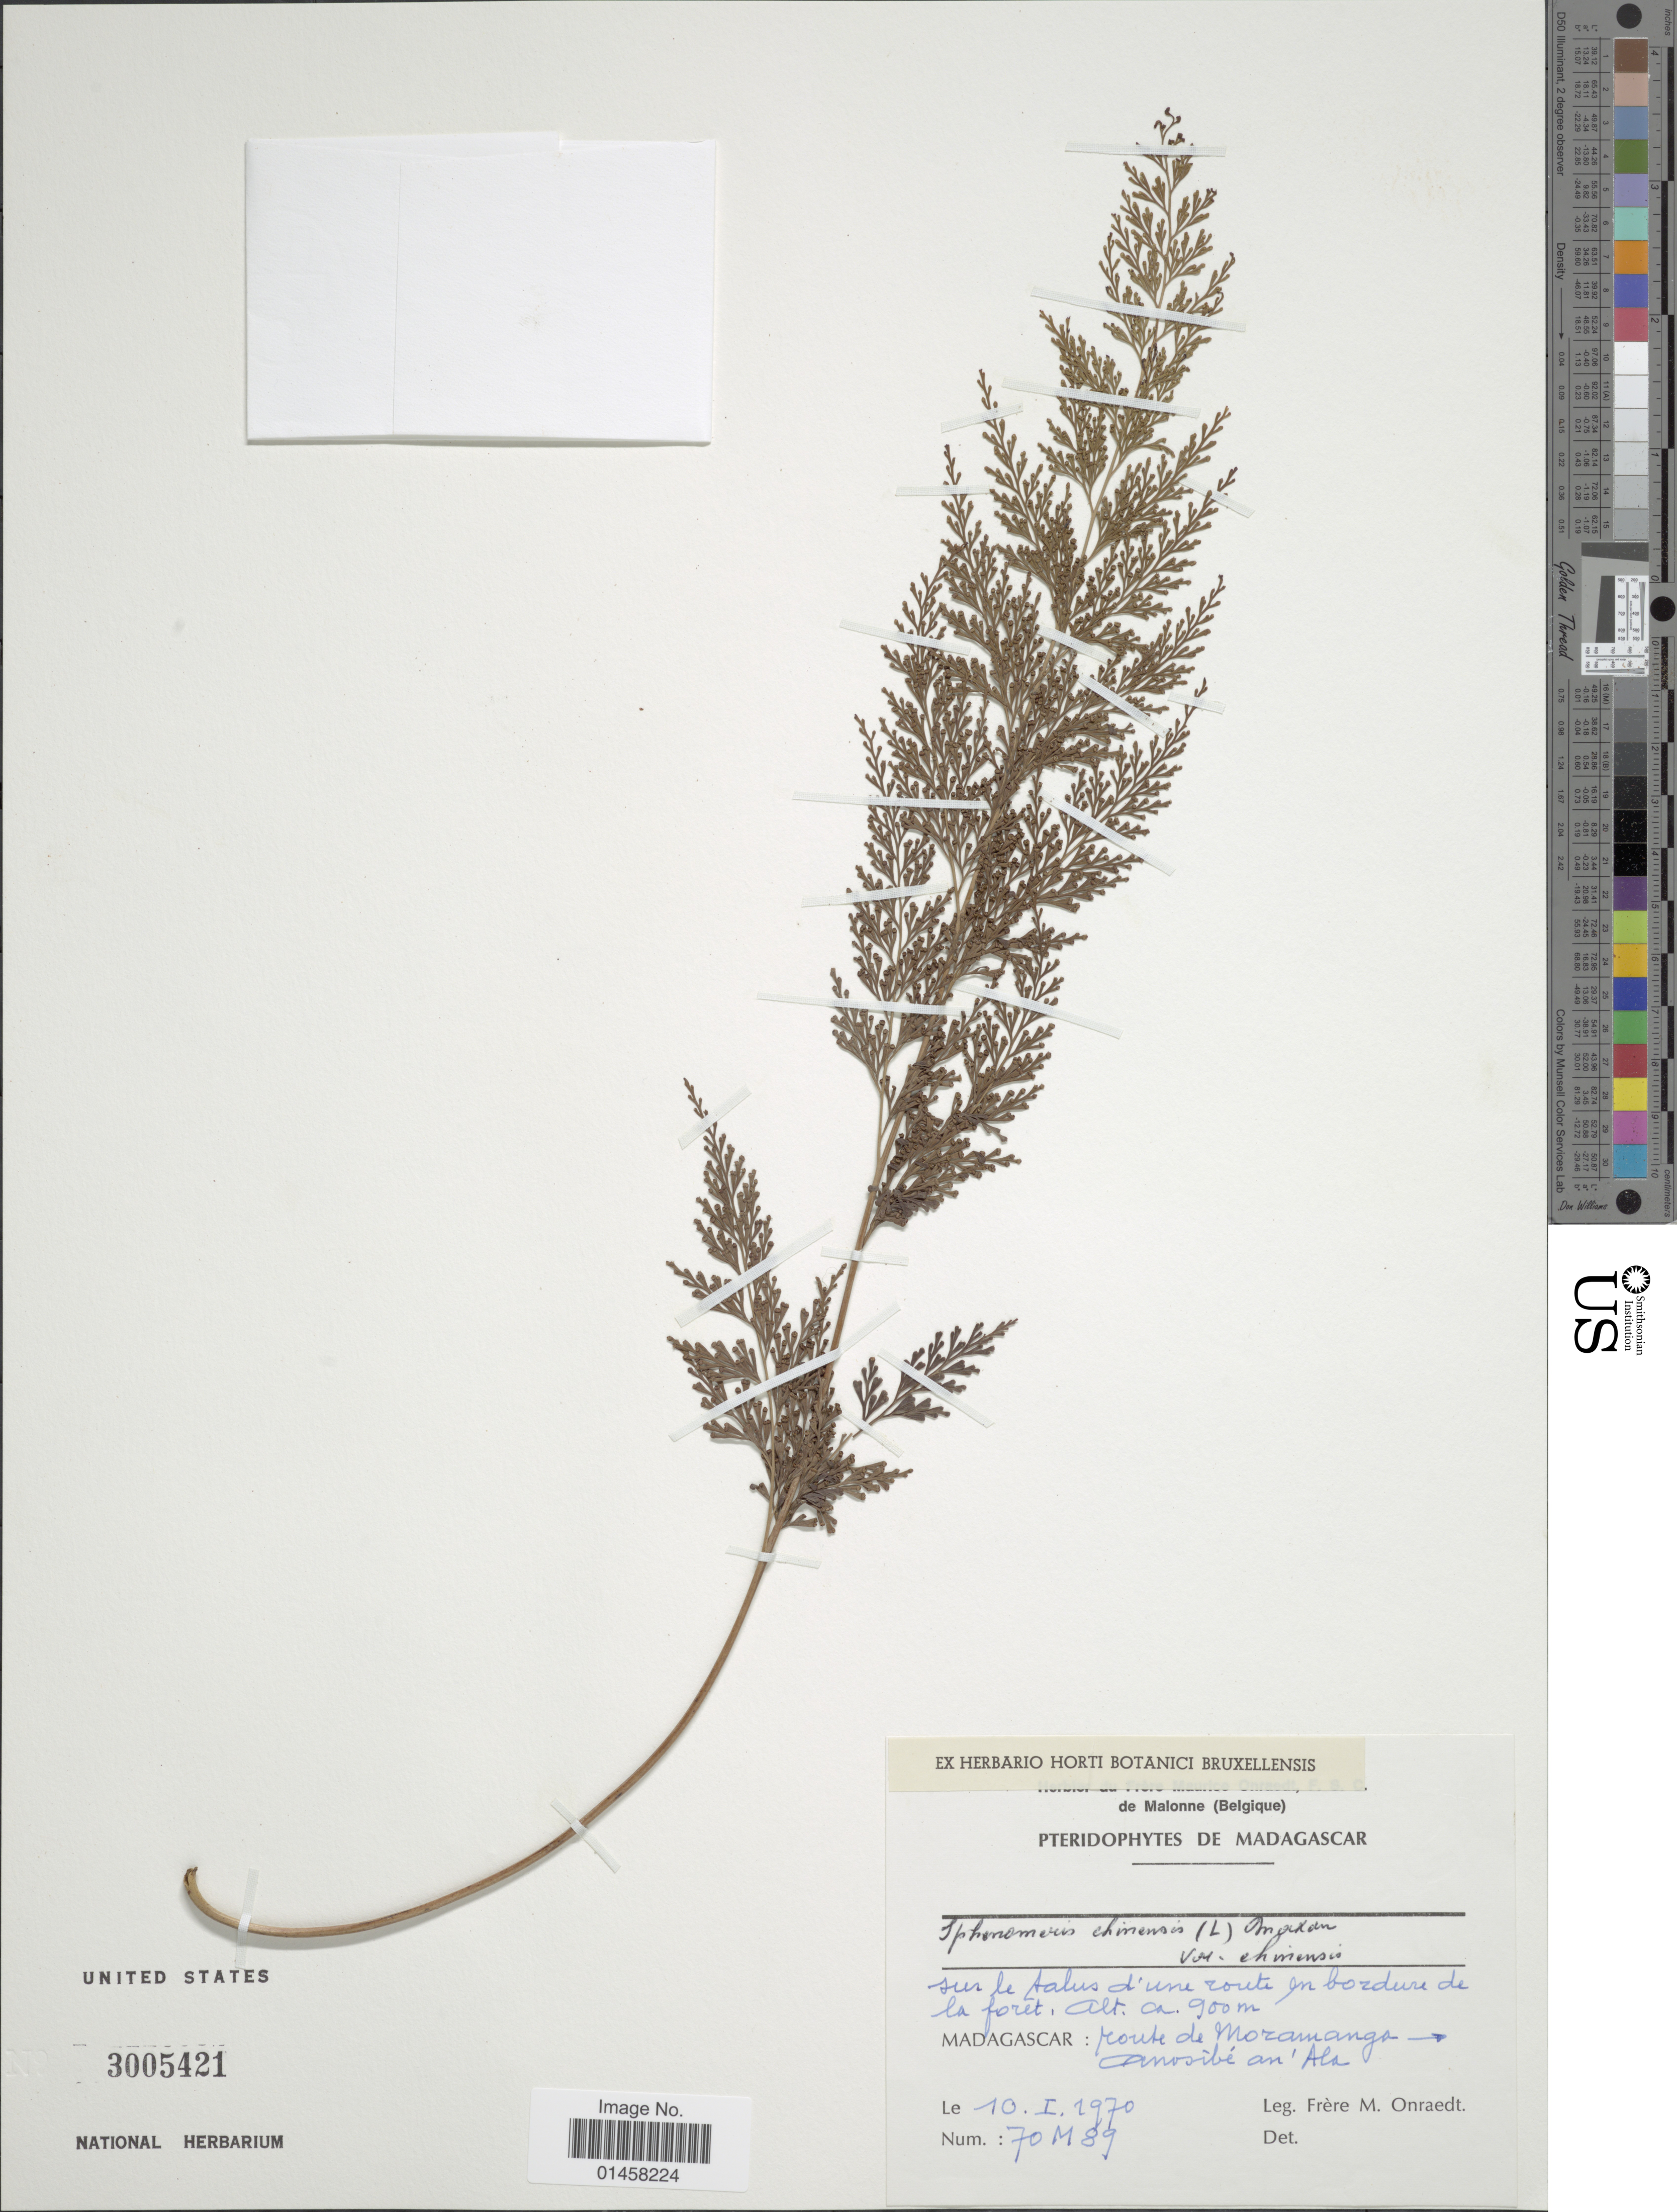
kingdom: Plantae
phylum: Tracheophyta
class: Polypodiopsida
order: Polypodiales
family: Lindsaeaceae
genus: Sphenomeris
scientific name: Sphenomeris chinensis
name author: (L.) Maxon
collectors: F. Onraedt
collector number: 70M89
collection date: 1970-01-10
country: Madagascar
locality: Sur le talus d'une route en bordure de la foret . Madagaskar: route de Moramango, Anosibe an'Ala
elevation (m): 900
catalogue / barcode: US 3005421